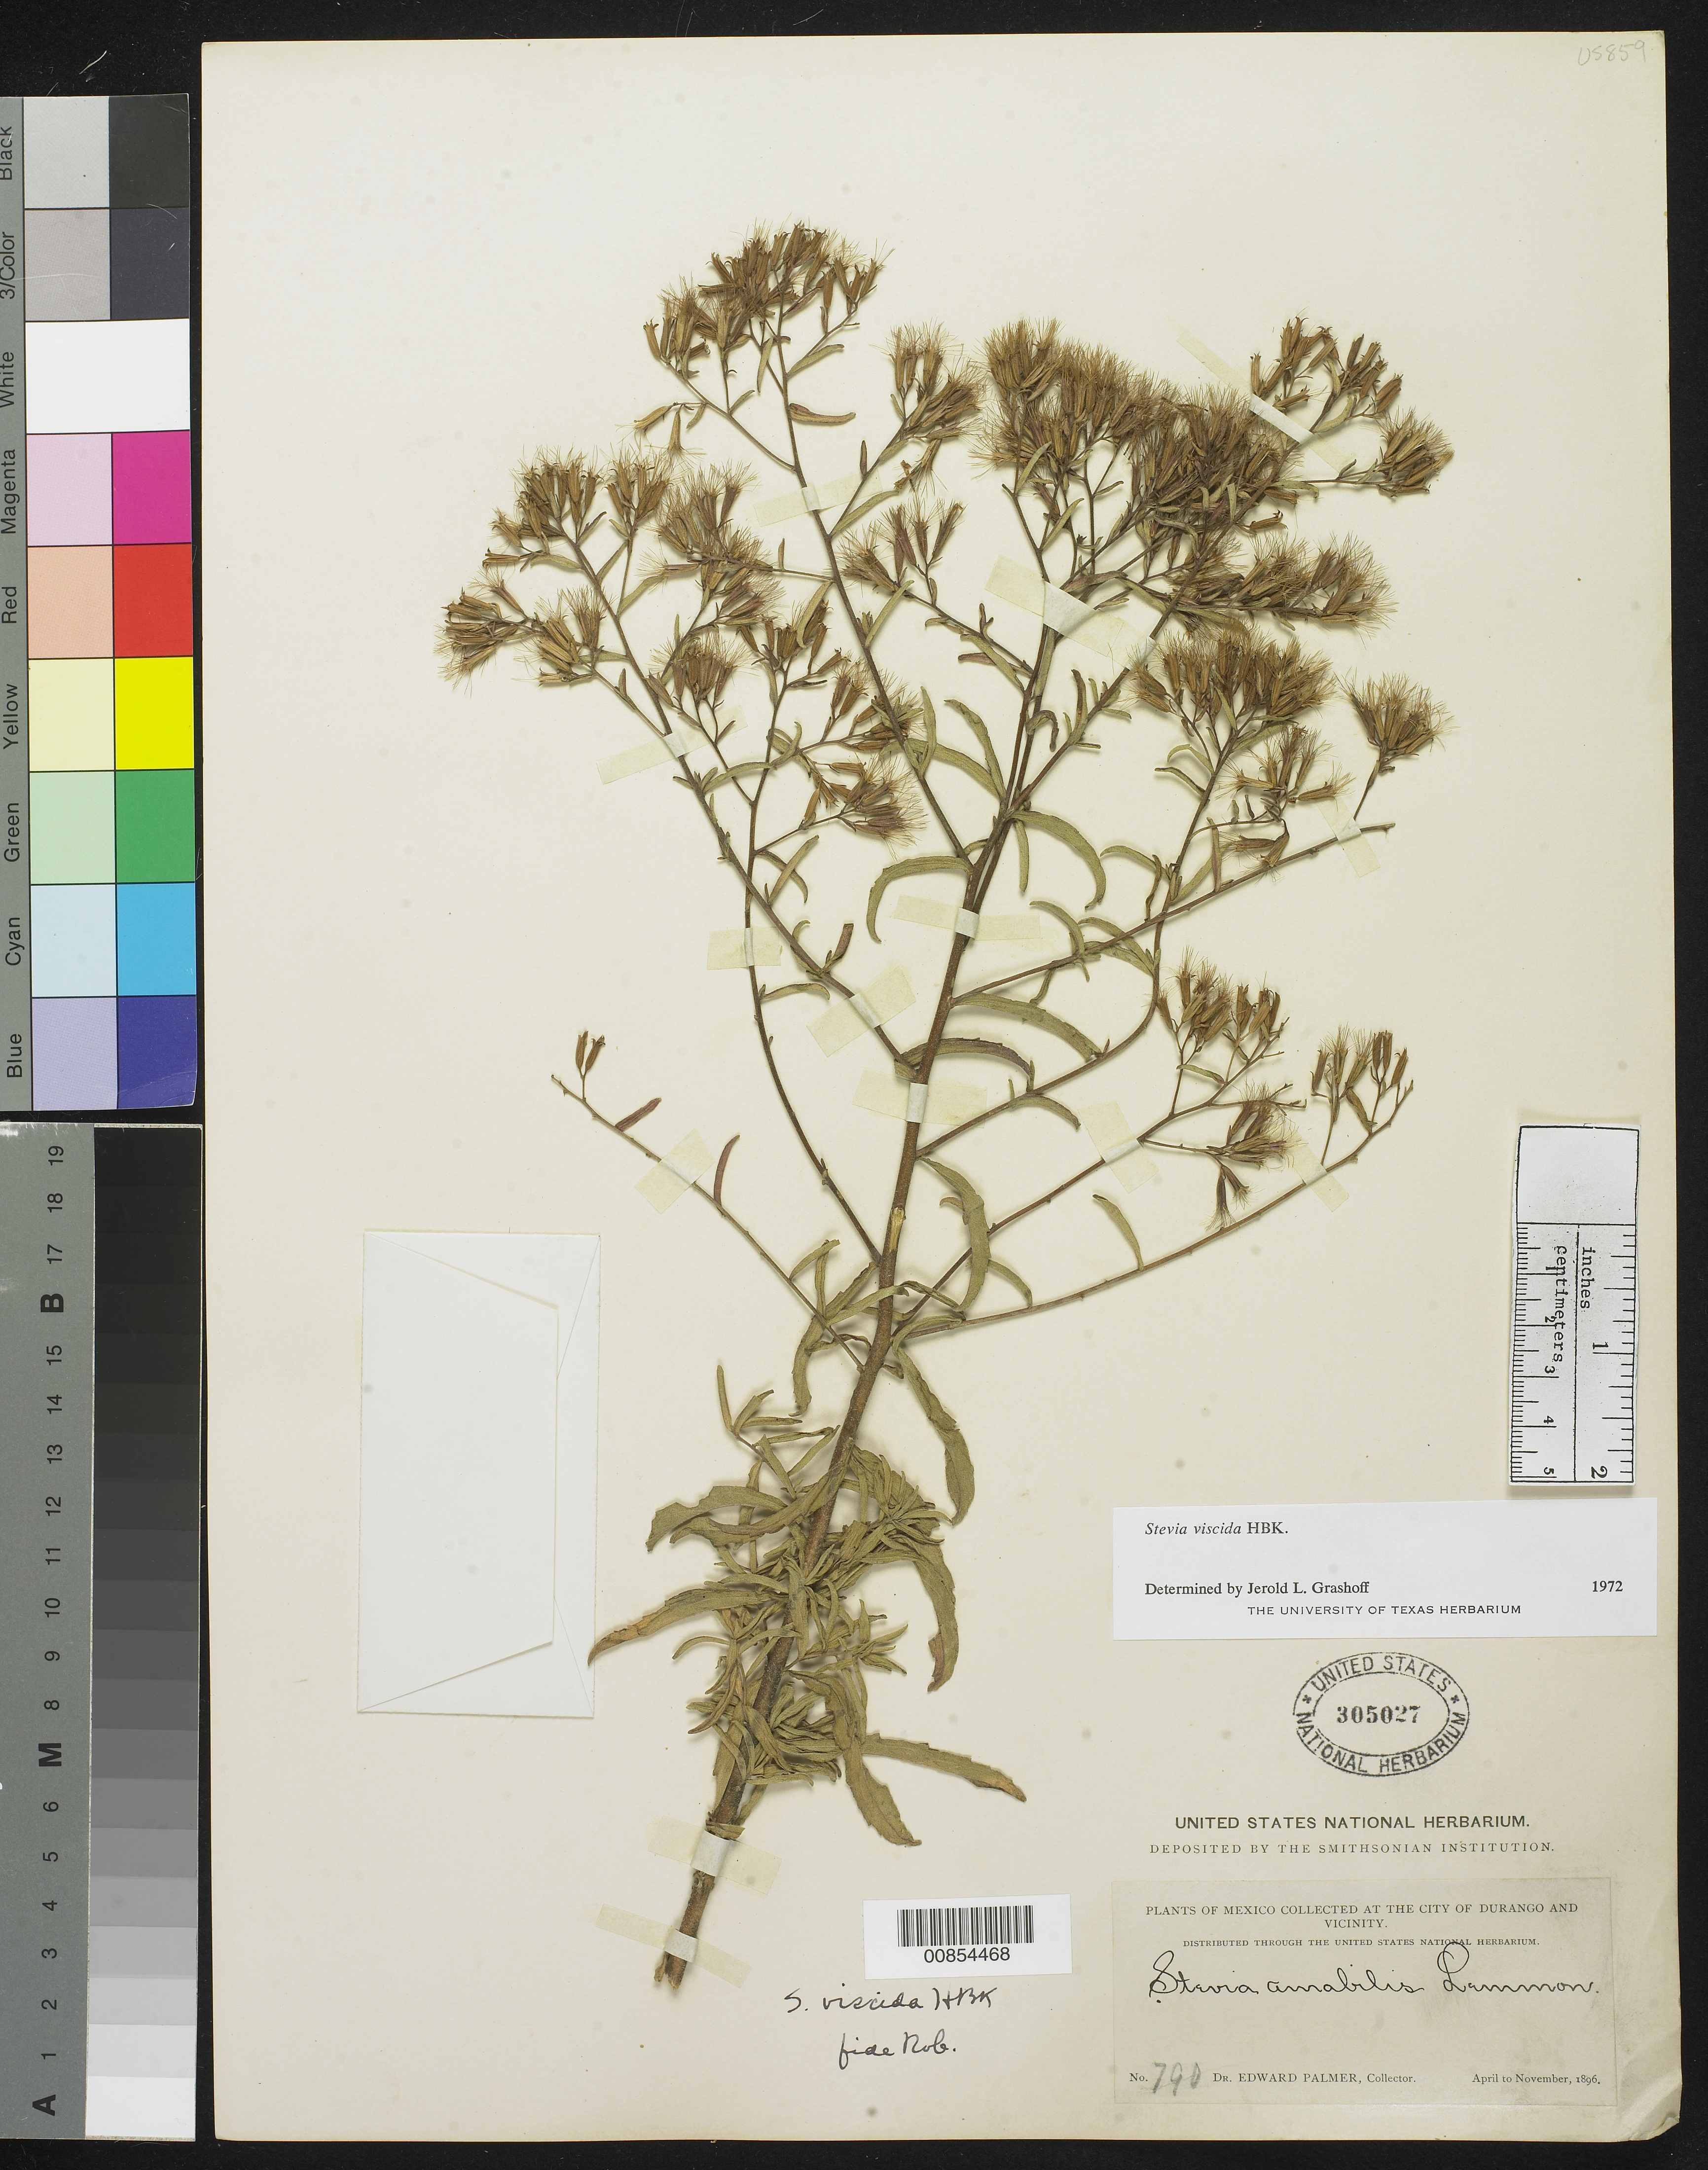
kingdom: Plantae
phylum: Tracheophyta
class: Magnoliopsida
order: Asterales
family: Asteraceae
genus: Stevia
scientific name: Stevia viscida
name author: Kunth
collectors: E. Palmer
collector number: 790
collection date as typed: Apr 1896 to -- Nov 1896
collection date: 1896-04/1896-11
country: Mexico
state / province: Durango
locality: City of Durango and vicinity.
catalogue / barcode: US 305027